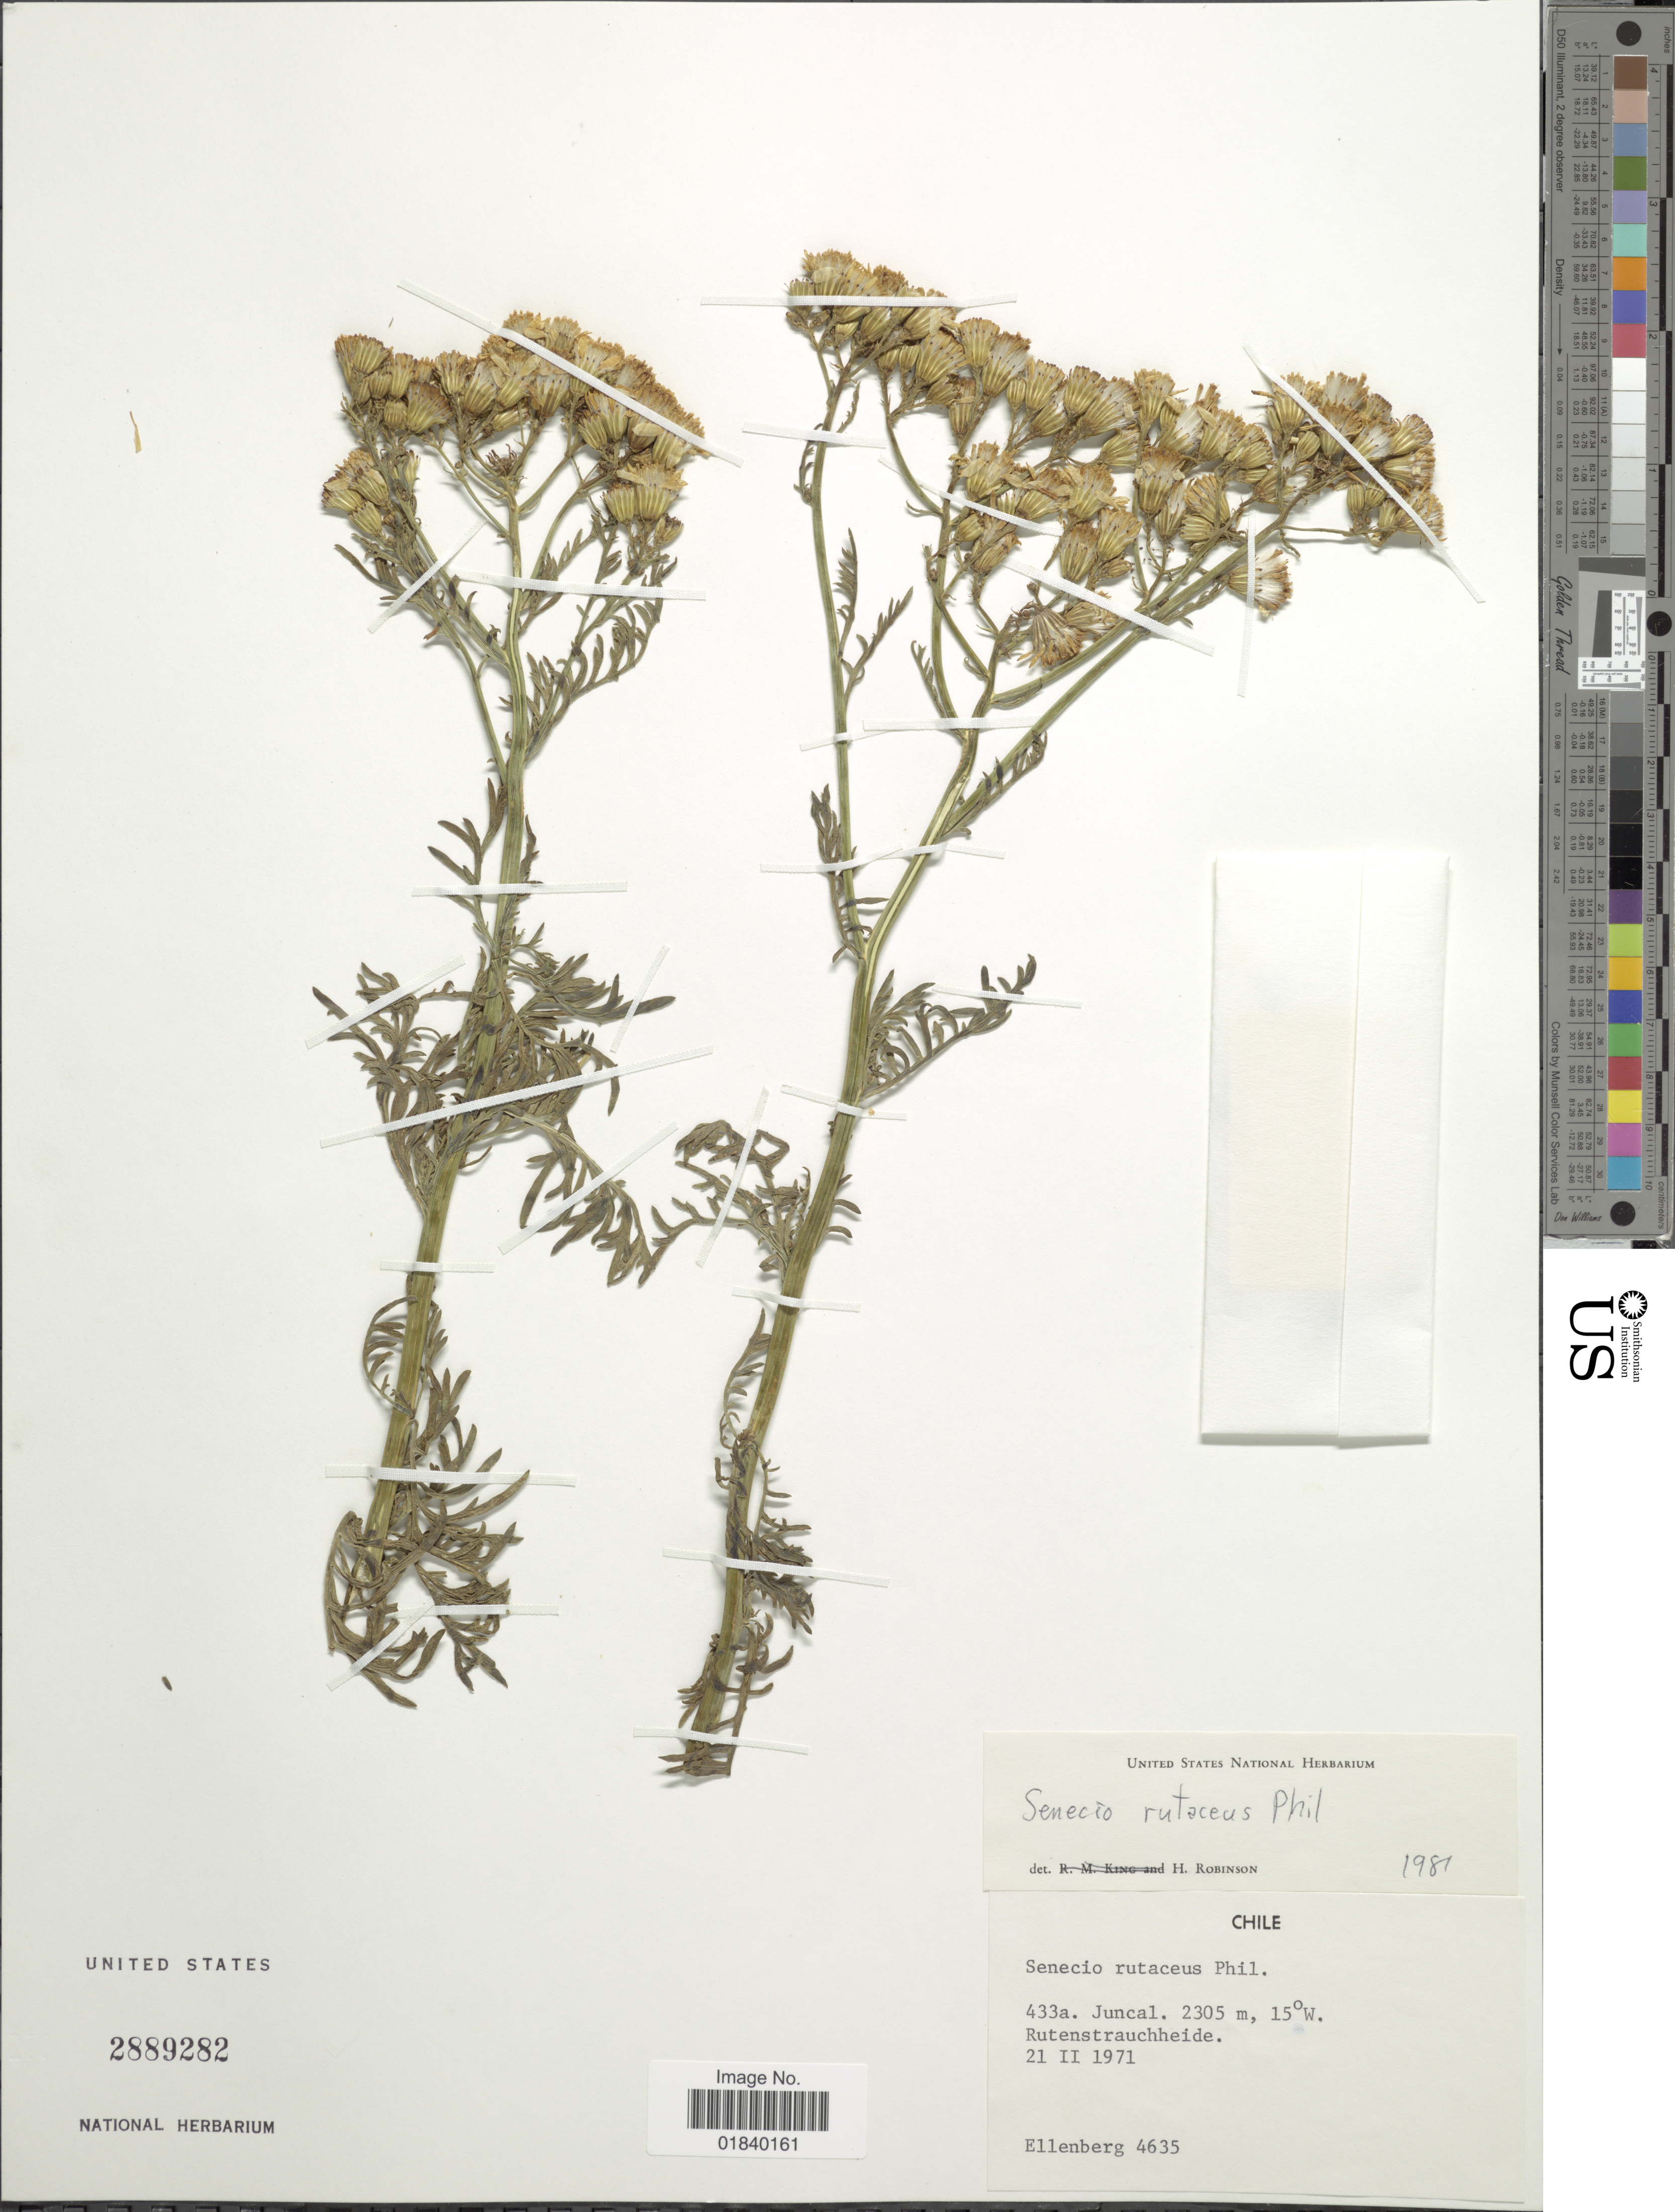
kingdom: Plantae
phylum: Tracheophyta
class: Magnoliopsida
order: Asterales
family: Asteraceae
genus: Senecio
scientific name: Senecio rutaceus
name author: Phil.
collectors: H. Ellenberg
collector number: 4635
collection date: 1971-02-21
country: Chile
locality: Juncal. Rutenstrauchheide.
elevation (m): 2305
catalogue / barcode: US 2889282